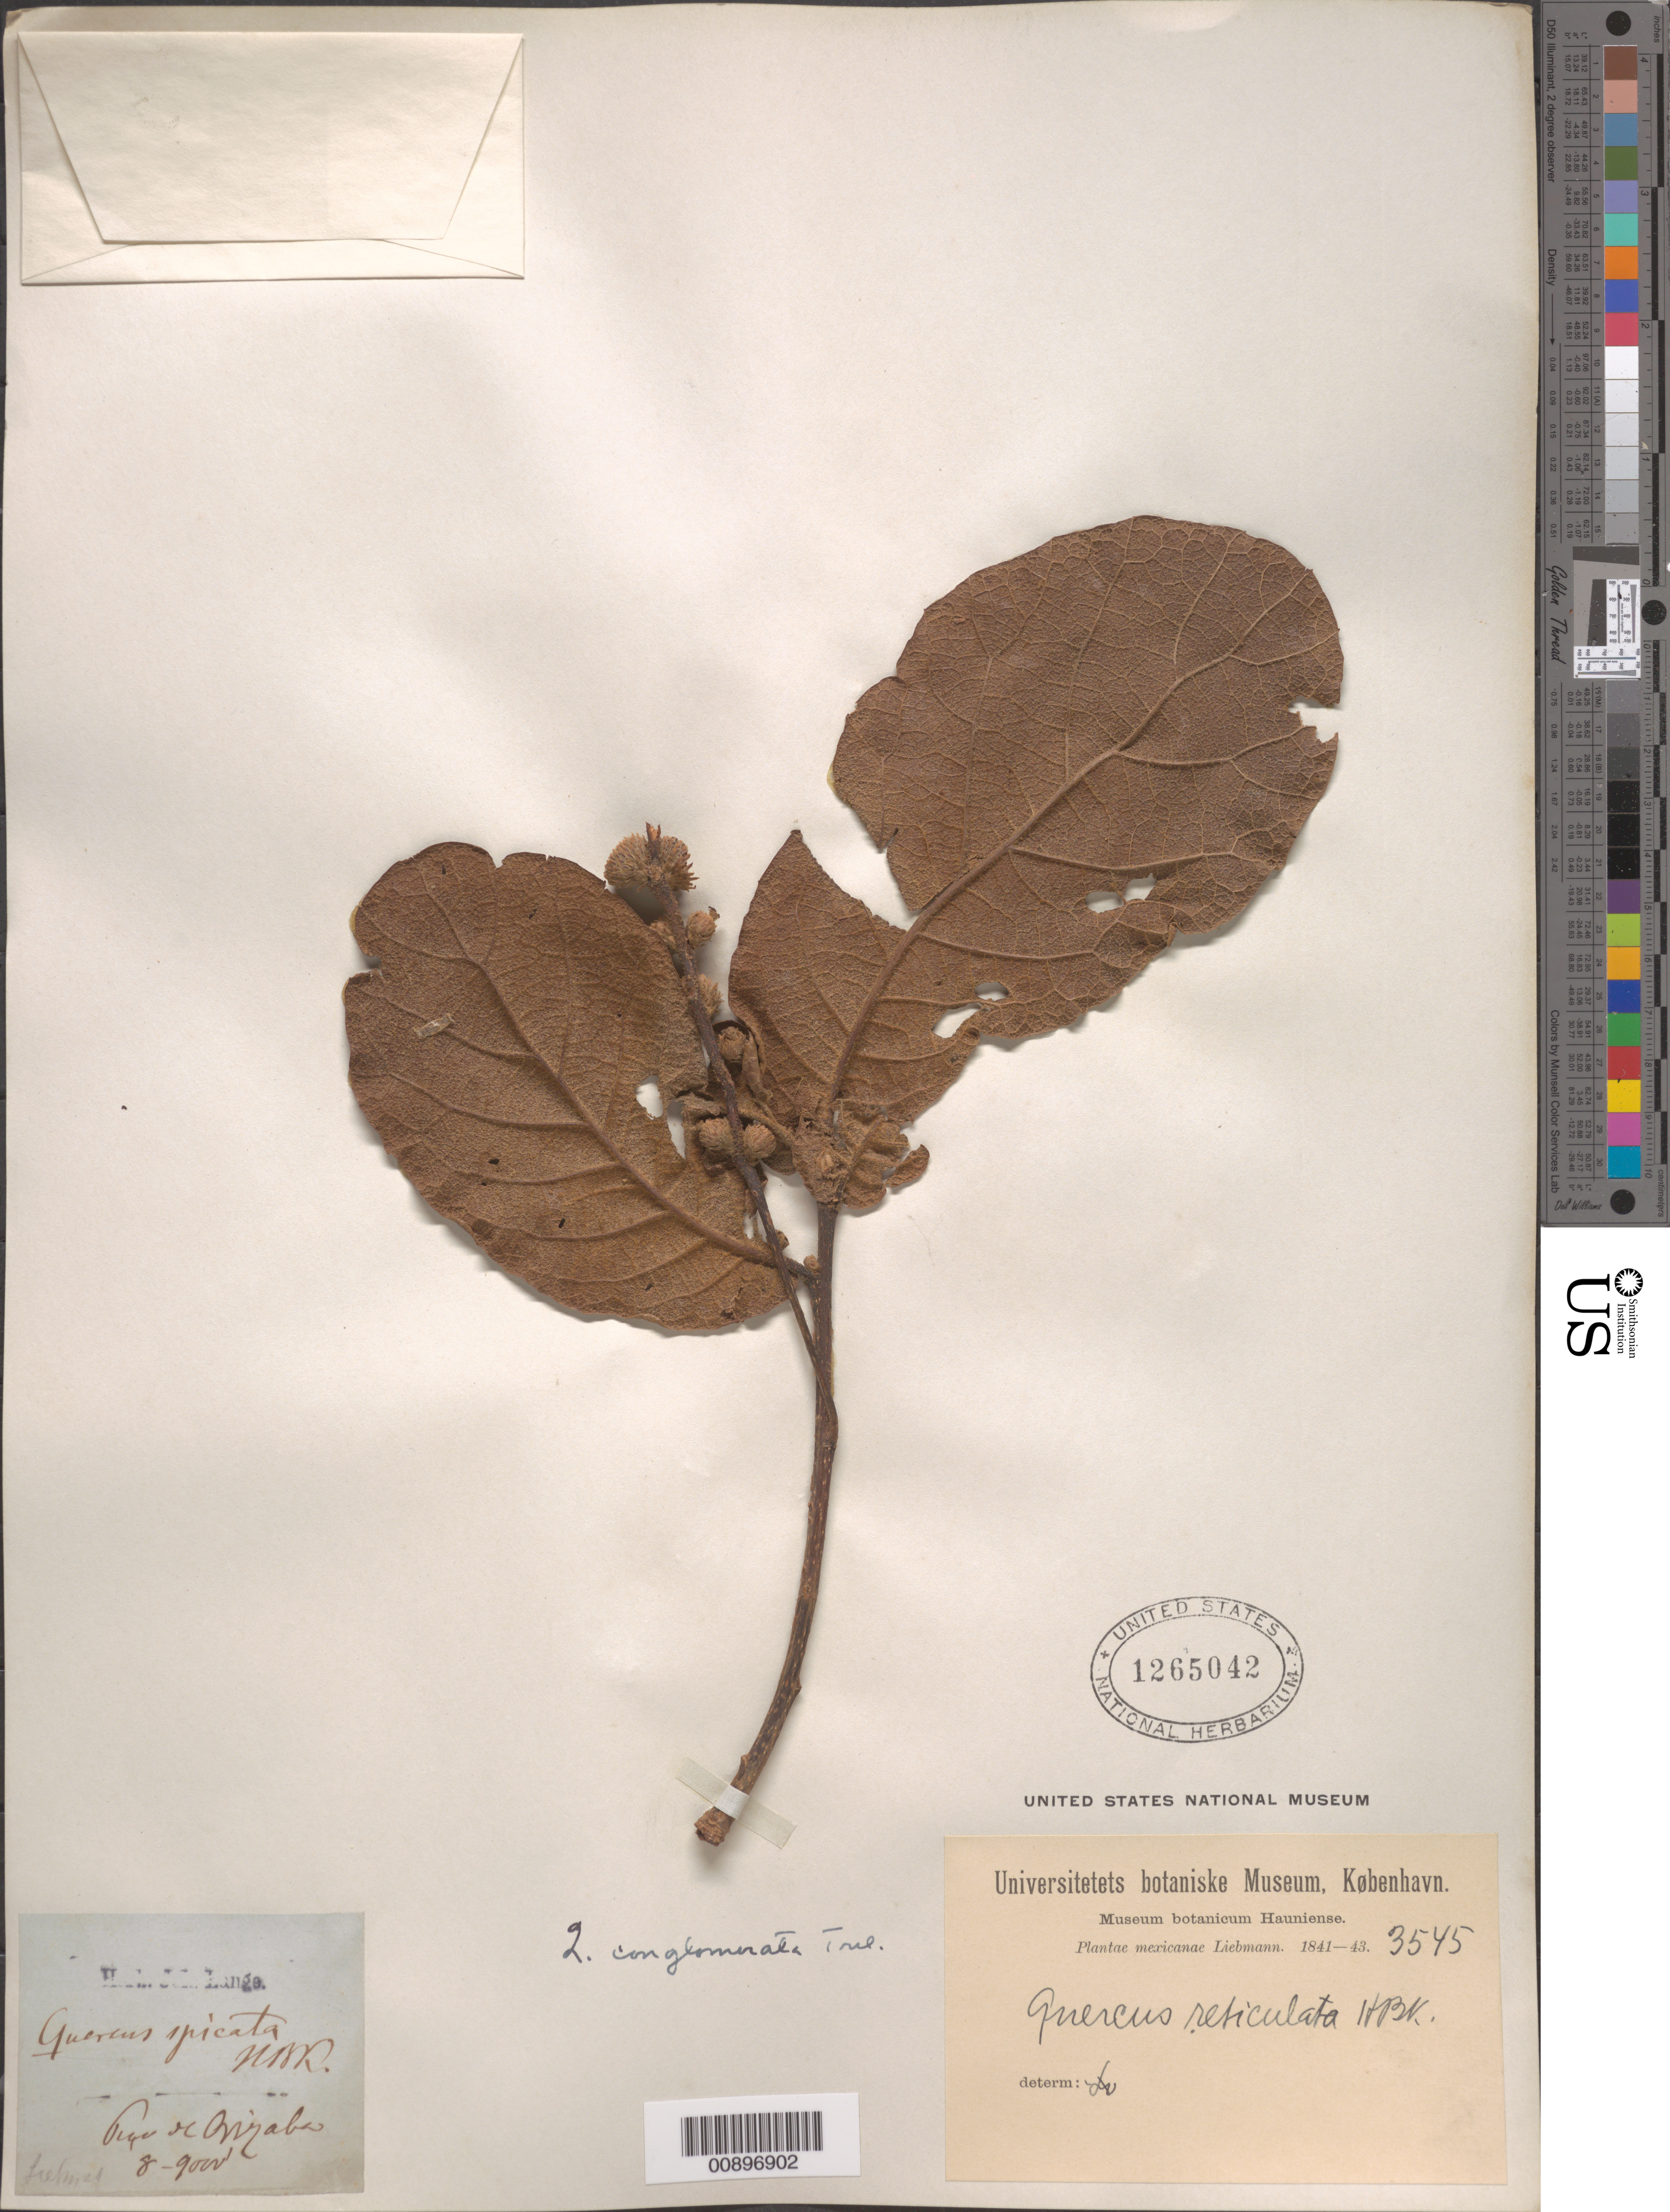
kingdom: Plantae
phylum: Tracheophyta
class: Magnoliopsida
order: Fagales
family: Fagaceae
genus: Quercus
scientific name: Quercus conglomerata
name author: Trel.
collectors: F. M. Liebmann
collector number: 3545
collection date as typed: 1841 to -- --- 1843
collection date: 1841/1843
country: Mexico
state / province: Veracruz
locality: Pico de Orizaba.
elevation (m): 2438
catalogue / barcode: US 1265042